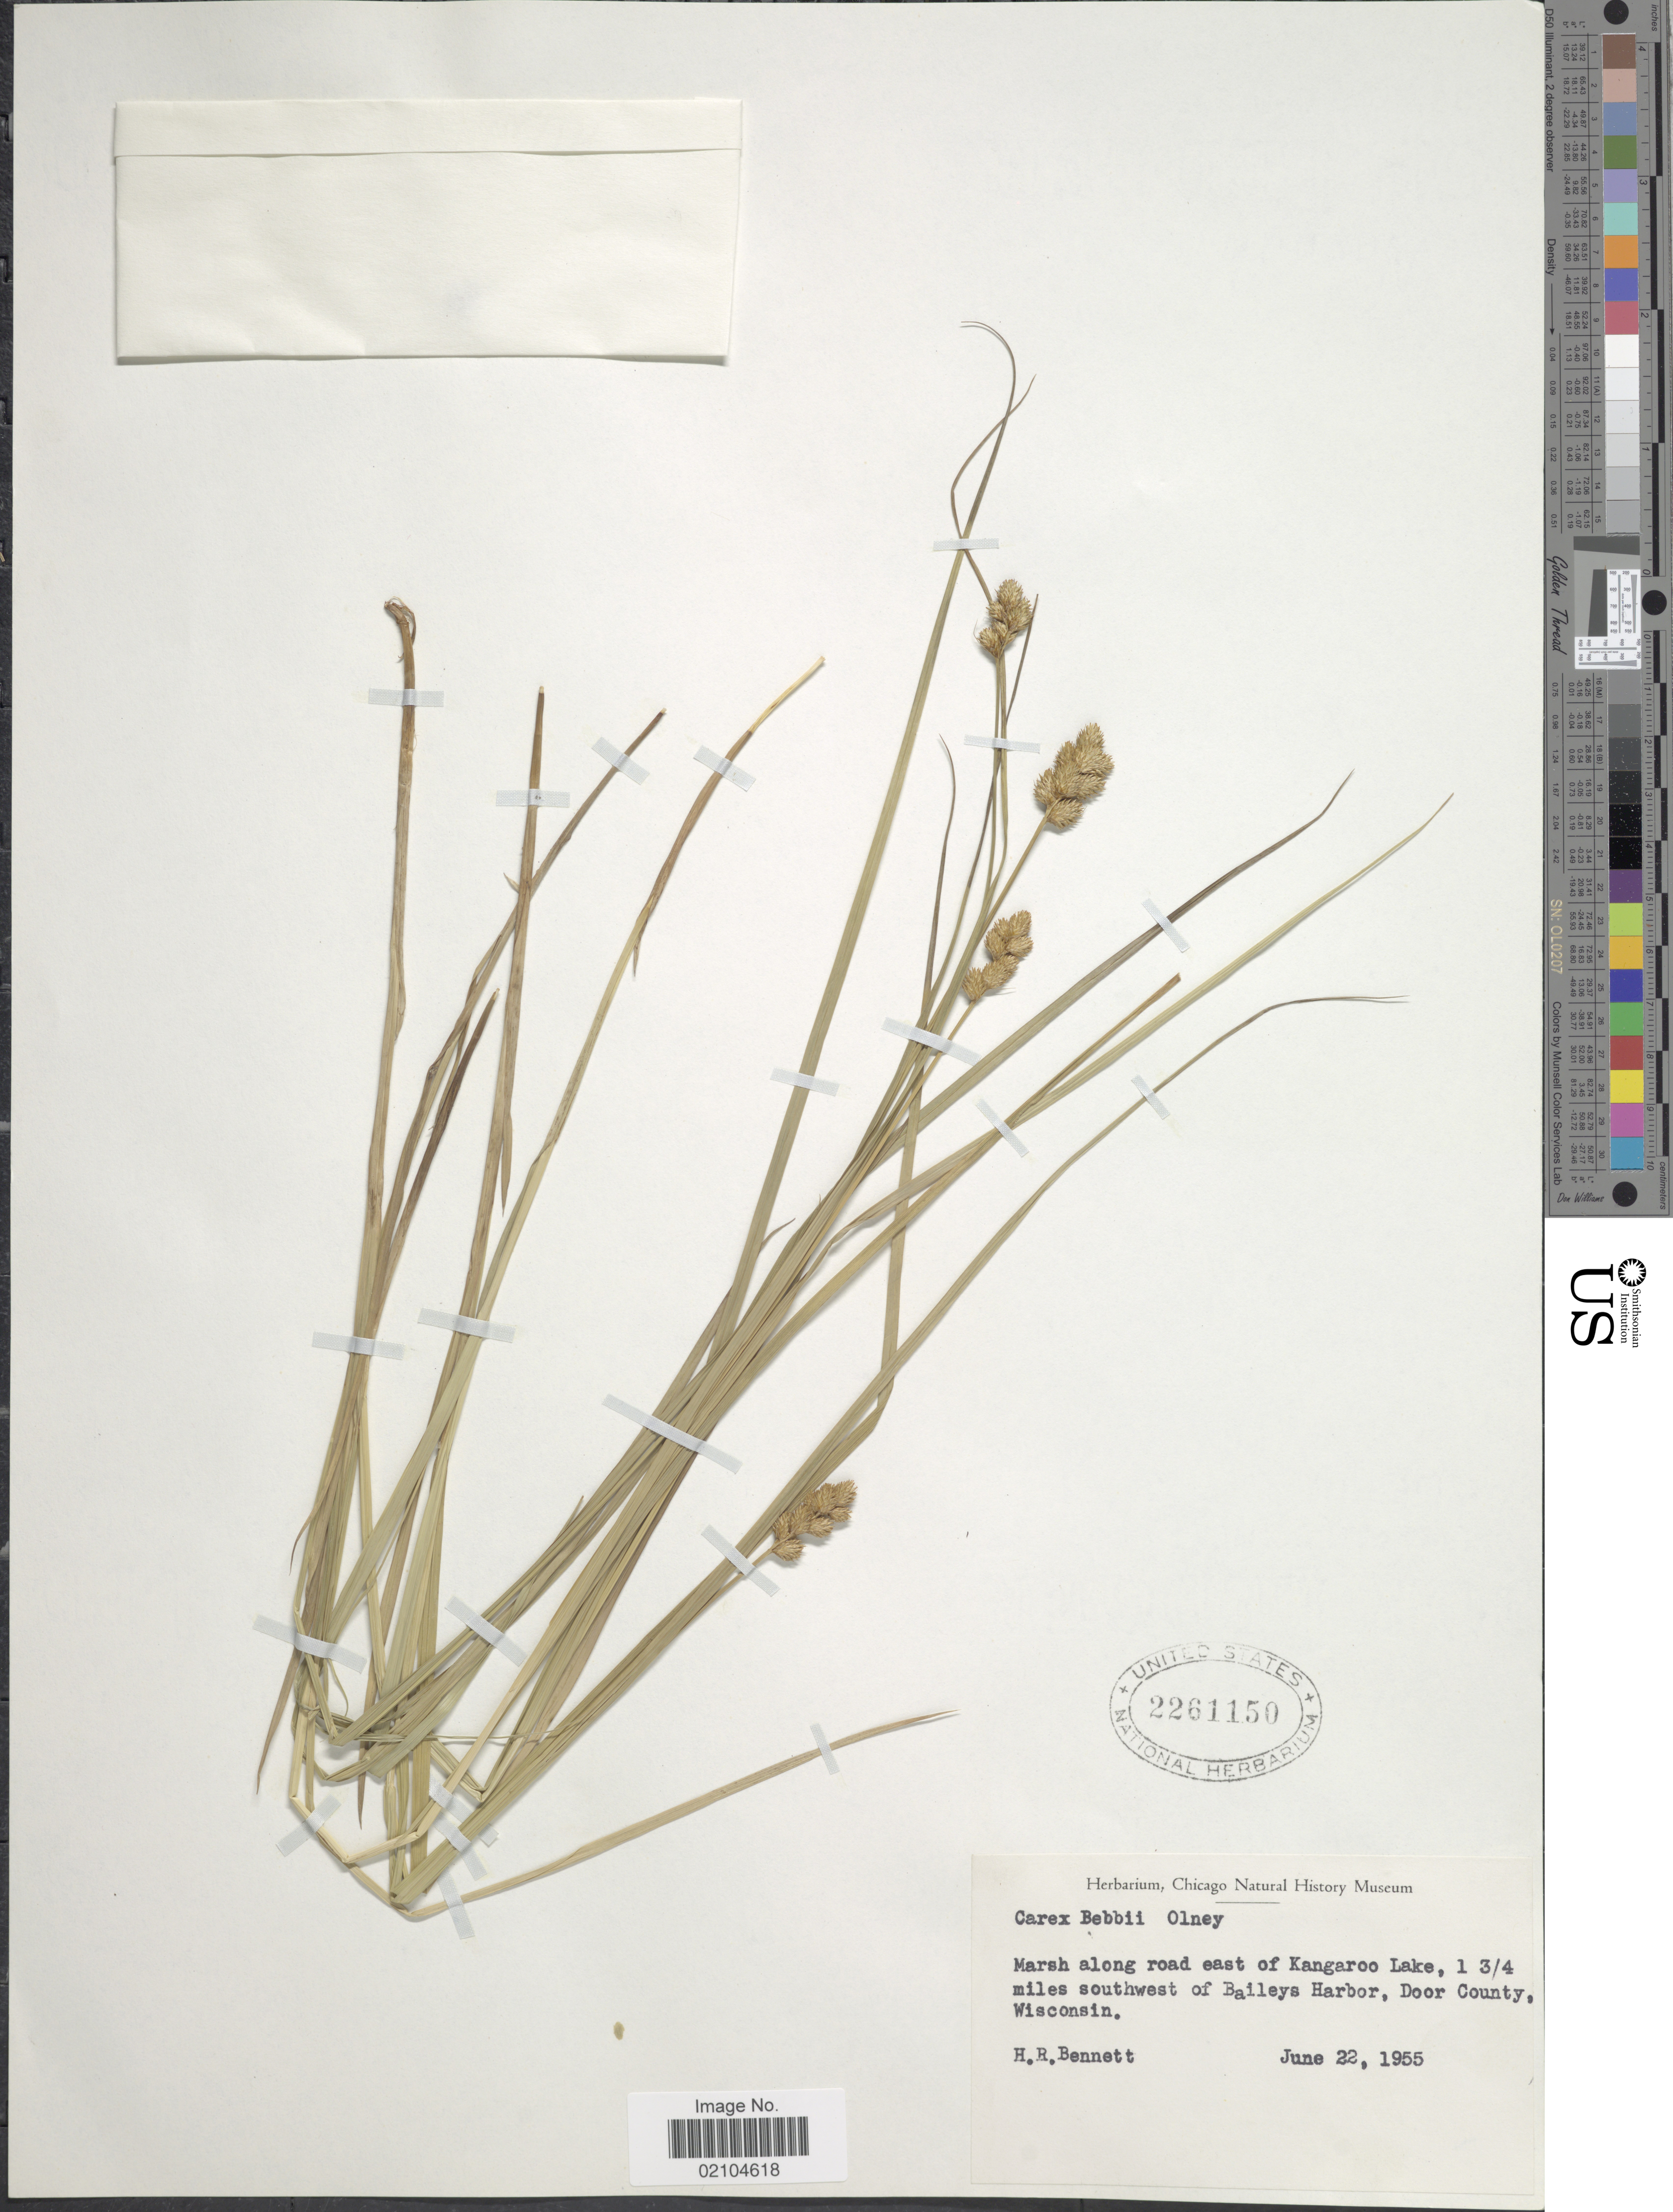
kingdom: Plantae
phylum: Tracheophyta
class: Liliopsida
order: Poales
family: Cyperaceae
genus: Carex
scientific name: Carex bebbii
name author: (L.H. Bailey) Olney ex Fernald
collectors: H. R. Bennett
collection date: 1955-06-22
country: United States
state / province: Wisconsin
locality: Marsh along road east of Kangaroo Lake, 1 3/4 miles southwest of Baileys Harbor, Door County, Wisconsin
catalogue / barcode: US 2261150